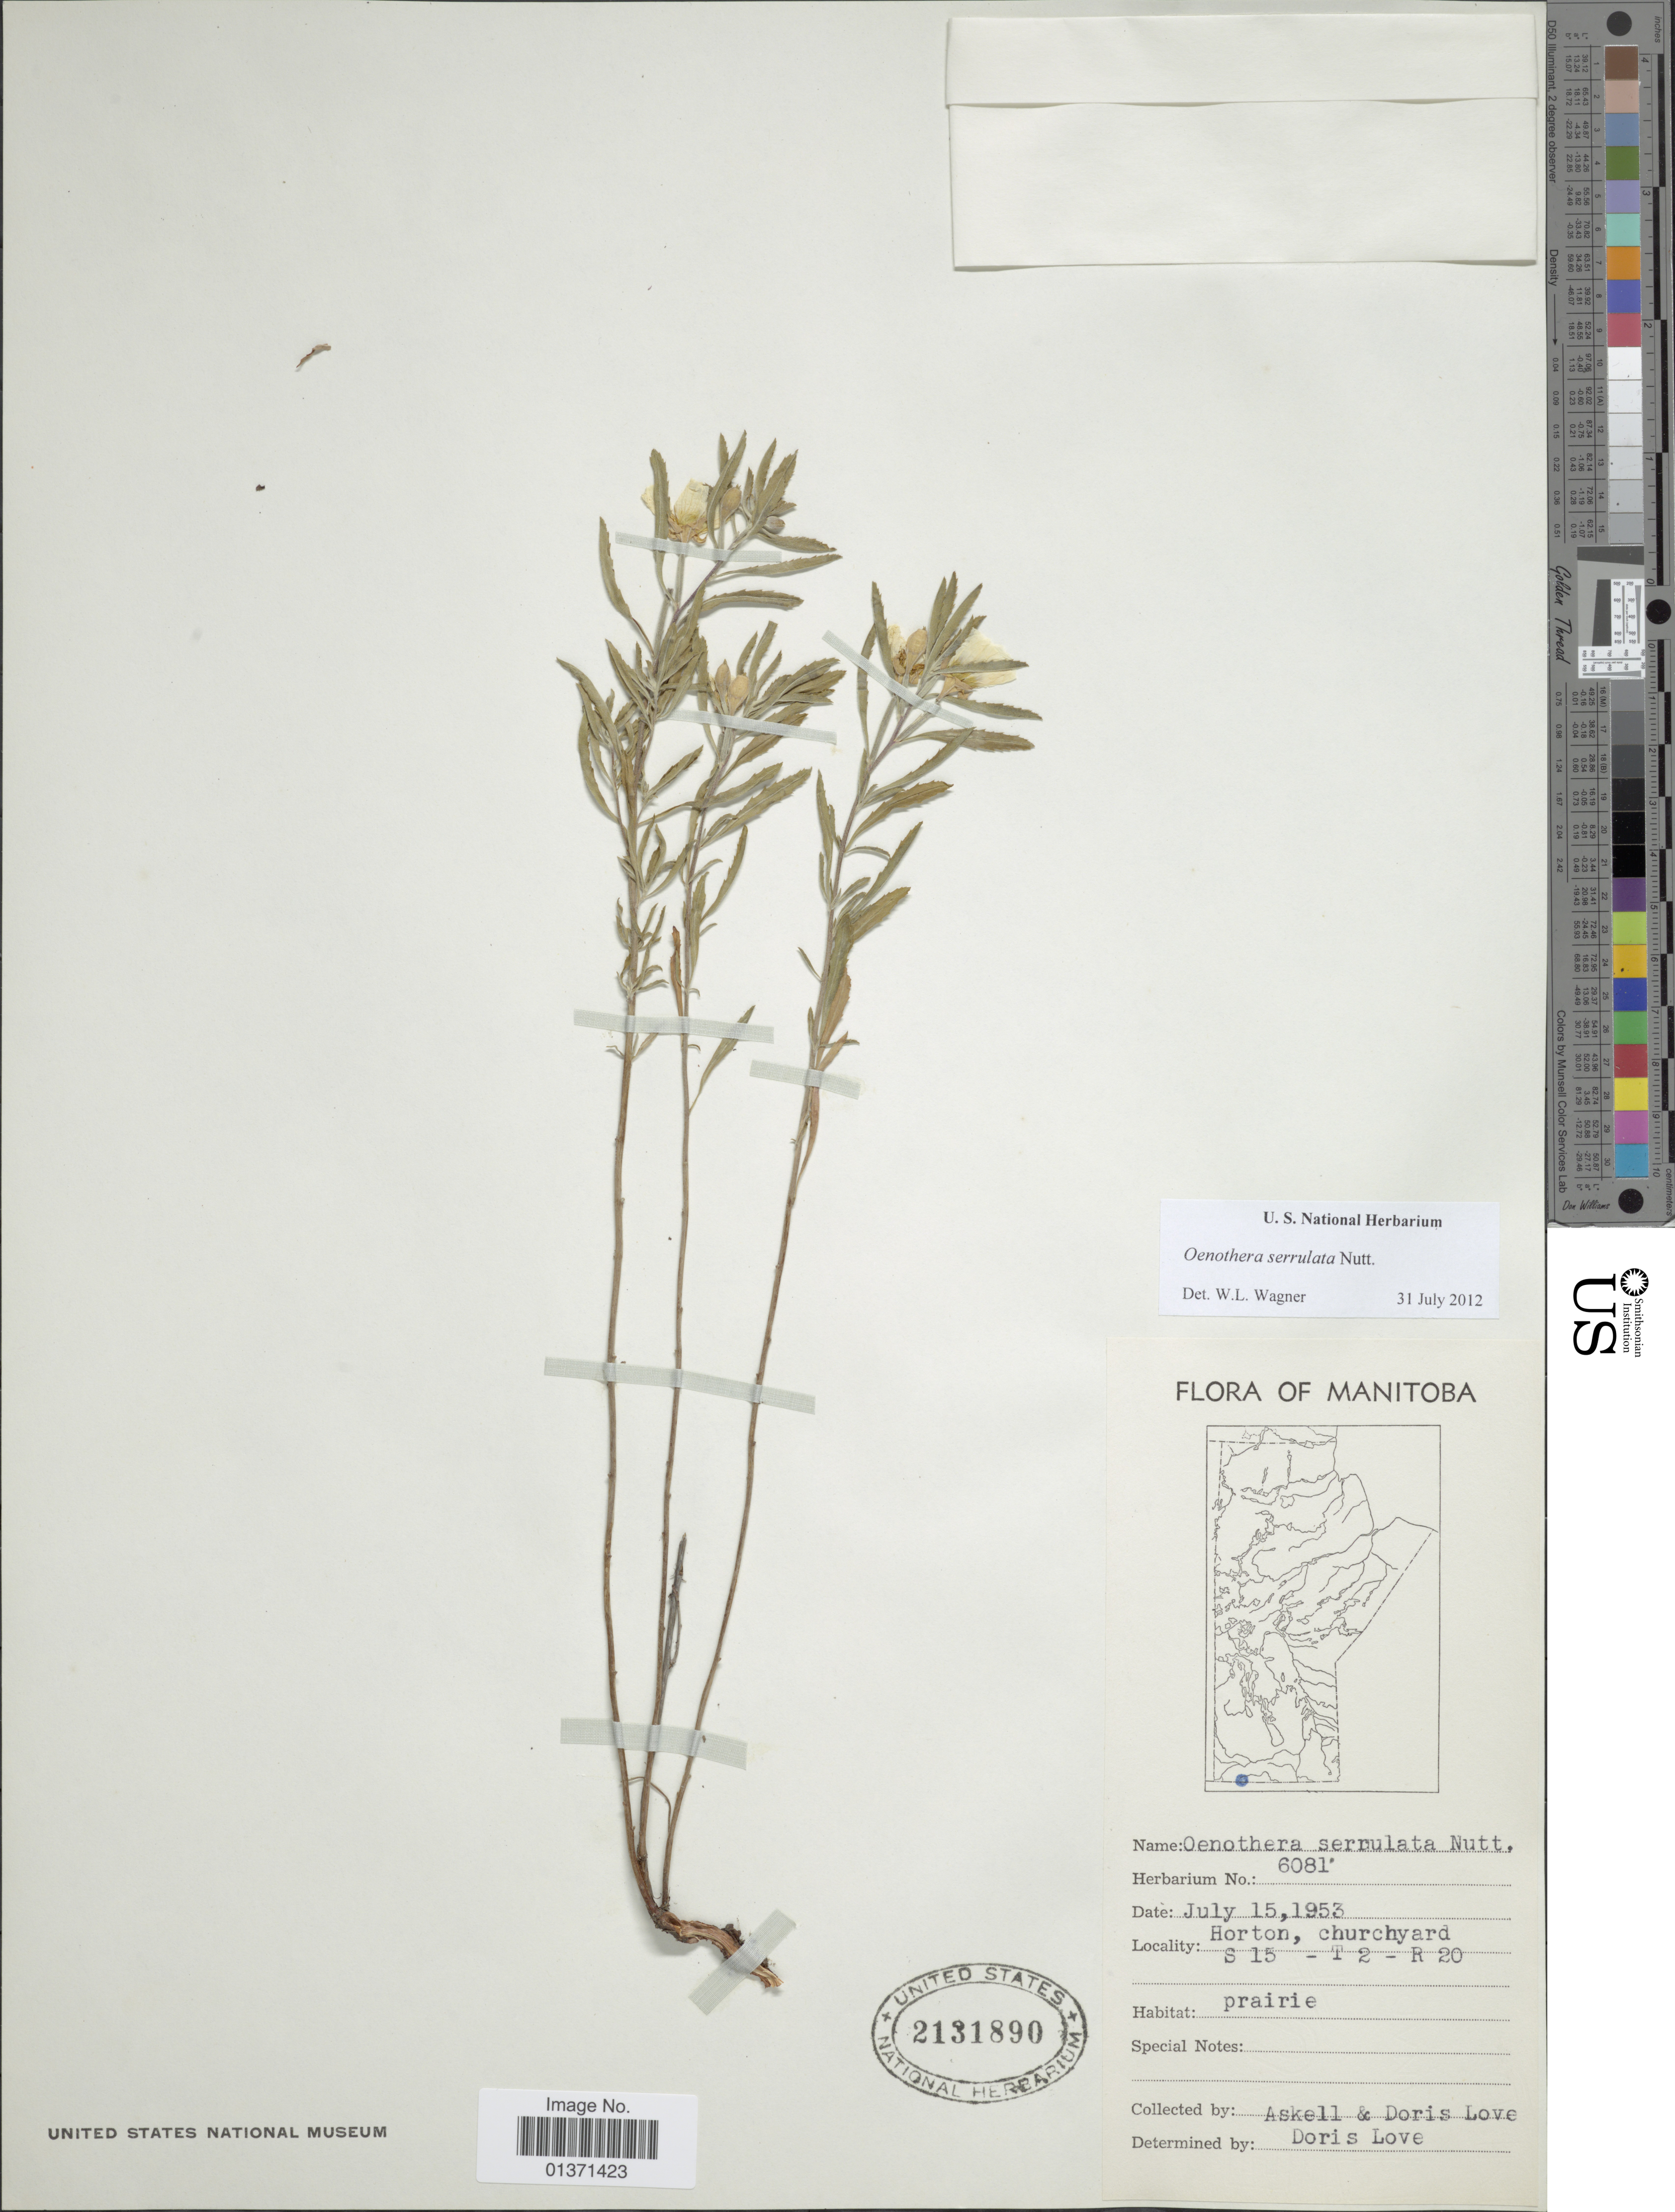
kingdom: Plantae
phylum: Tracheophyta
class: Magnoliopsida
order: Myrtales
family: Onagraceae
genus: Oenothera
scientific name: Oenothera serrulata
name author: Nutt.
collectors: -. Askell & D. Löve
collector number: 6081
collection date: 1953-07-15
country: Canada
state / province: Manitoba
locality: Horton, churchyard, S 15 - T 2 - R 20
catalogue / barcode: US 2131890